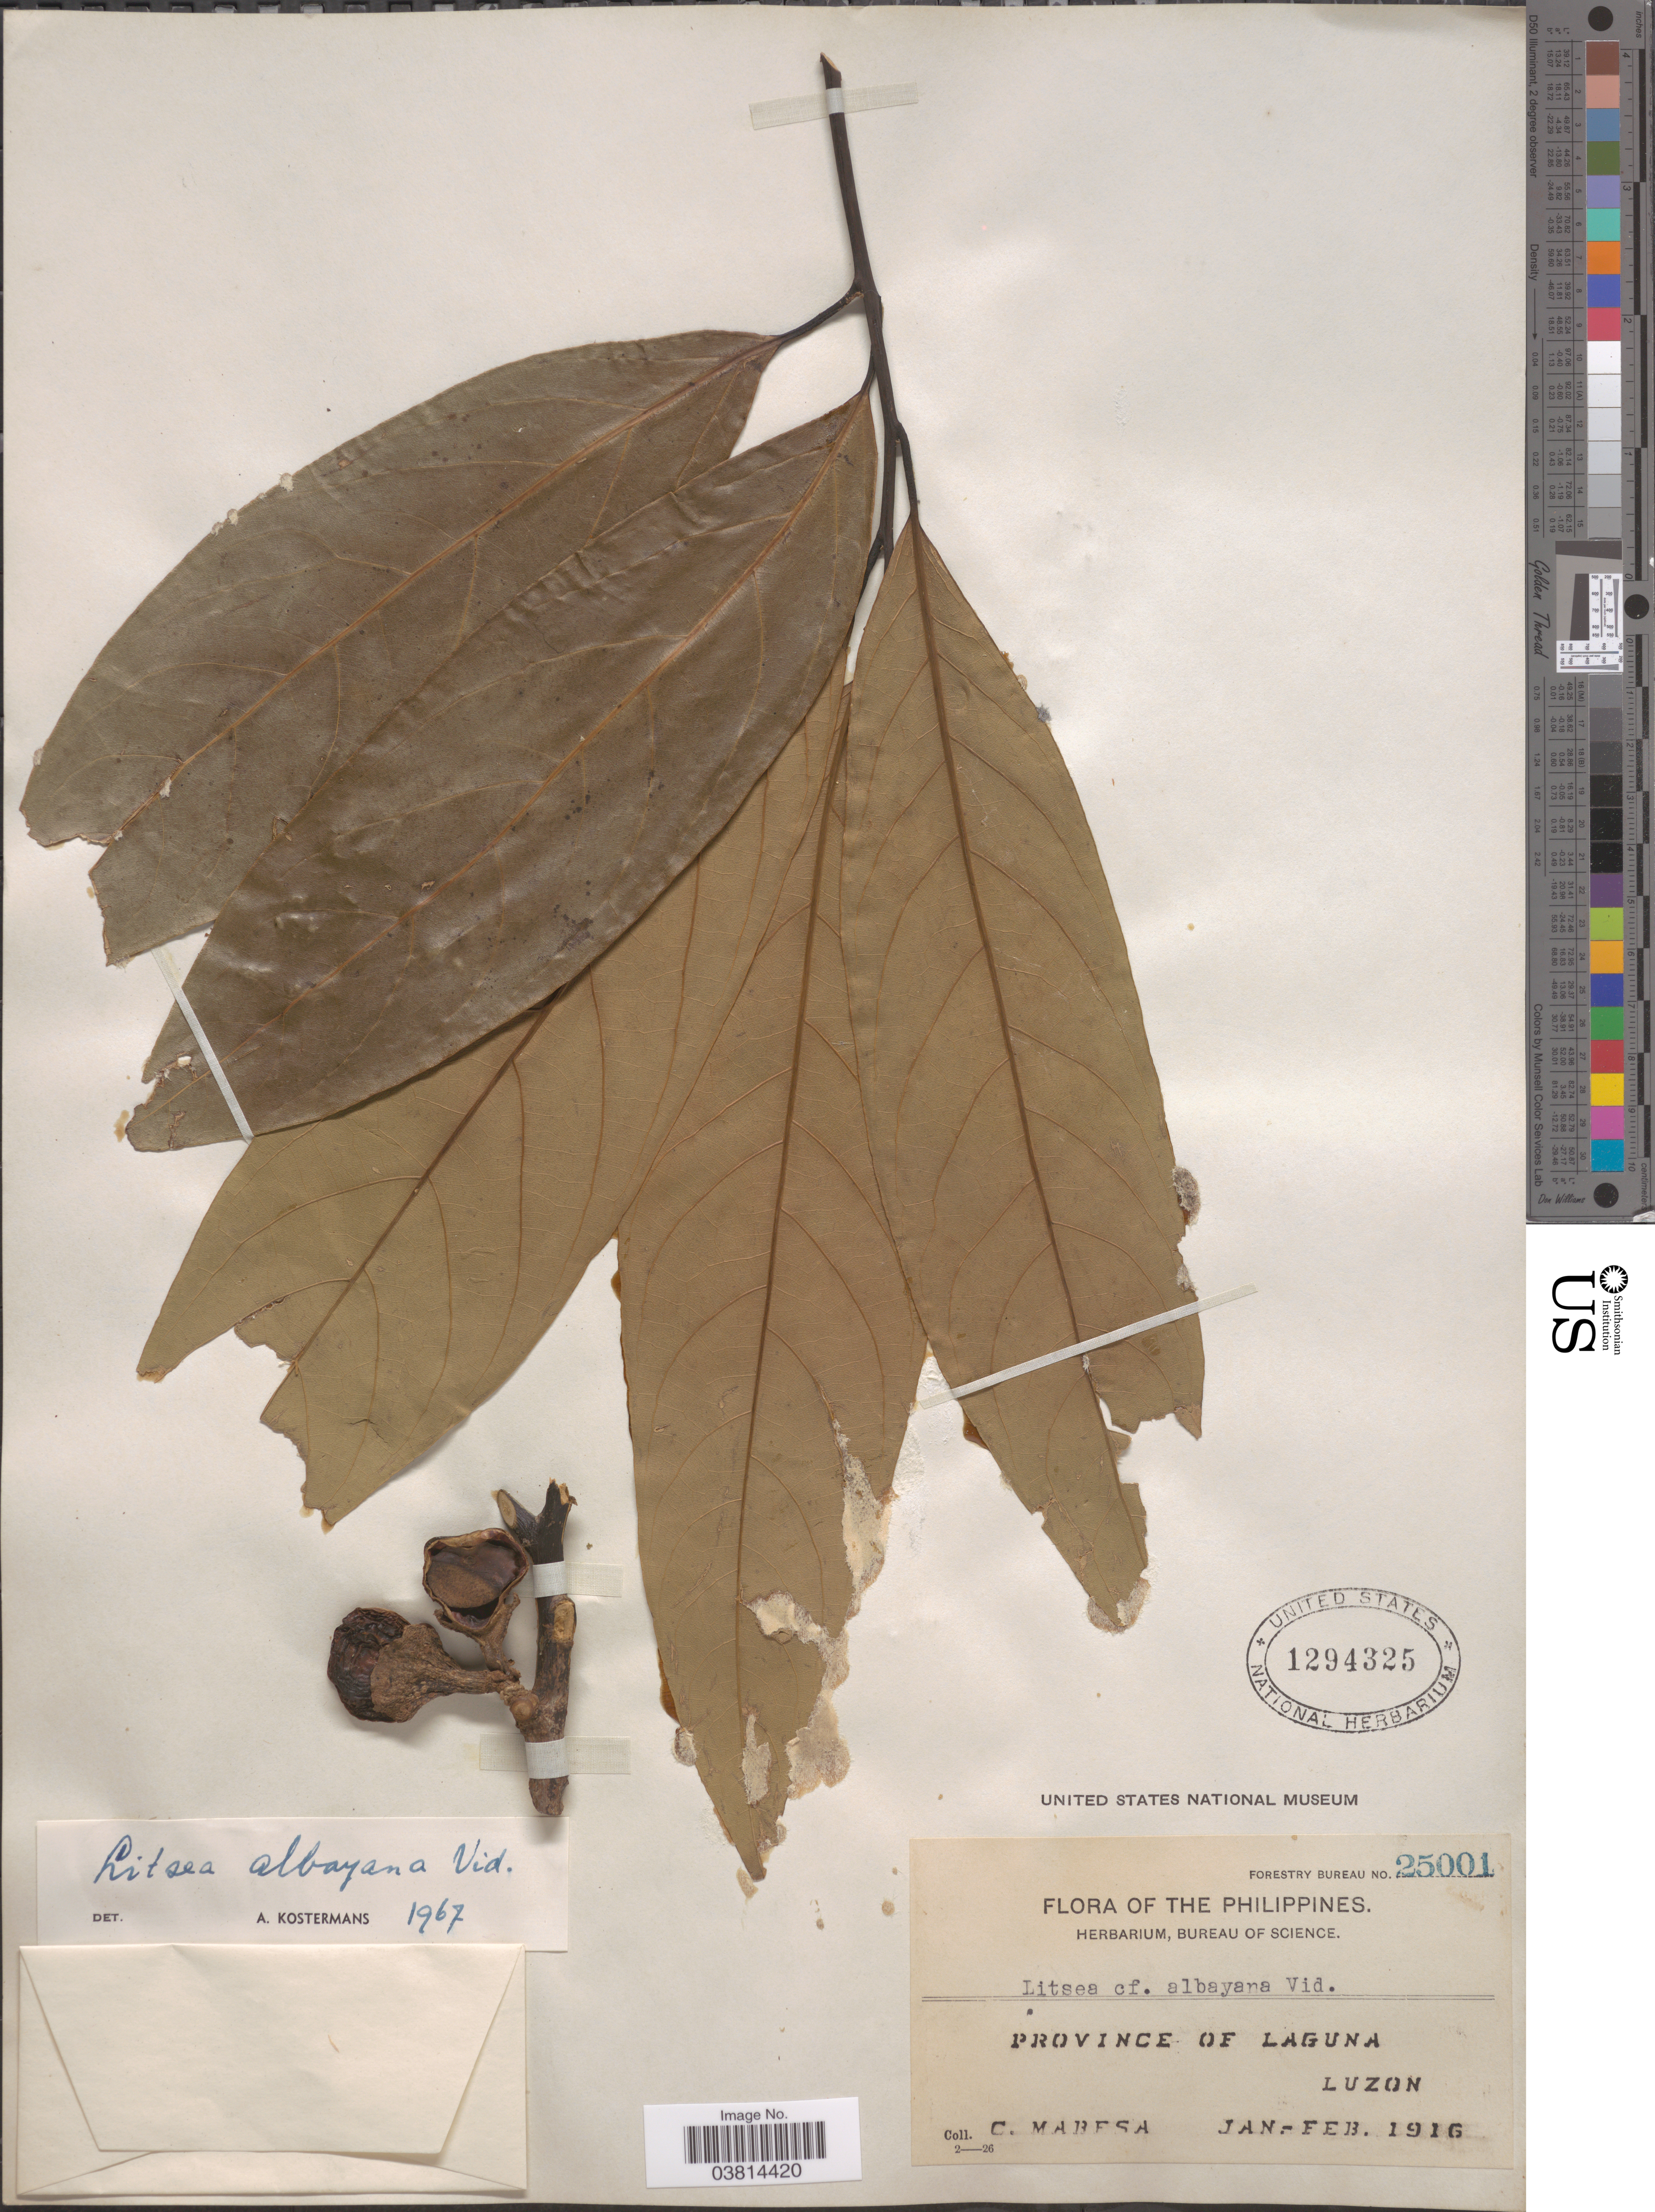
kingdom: Plantae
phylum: Tracheophyta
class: Magnoliopsida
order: Laurales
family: Lauraceae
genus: Litsea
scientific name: Litsea albayana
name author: S. Vidal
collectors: C. Mabesa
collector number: Forestry Bureau 25001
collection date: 1916-01/1916-02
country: Philippines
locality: Province of Laguna. Luzon.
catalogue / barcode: US 1294325